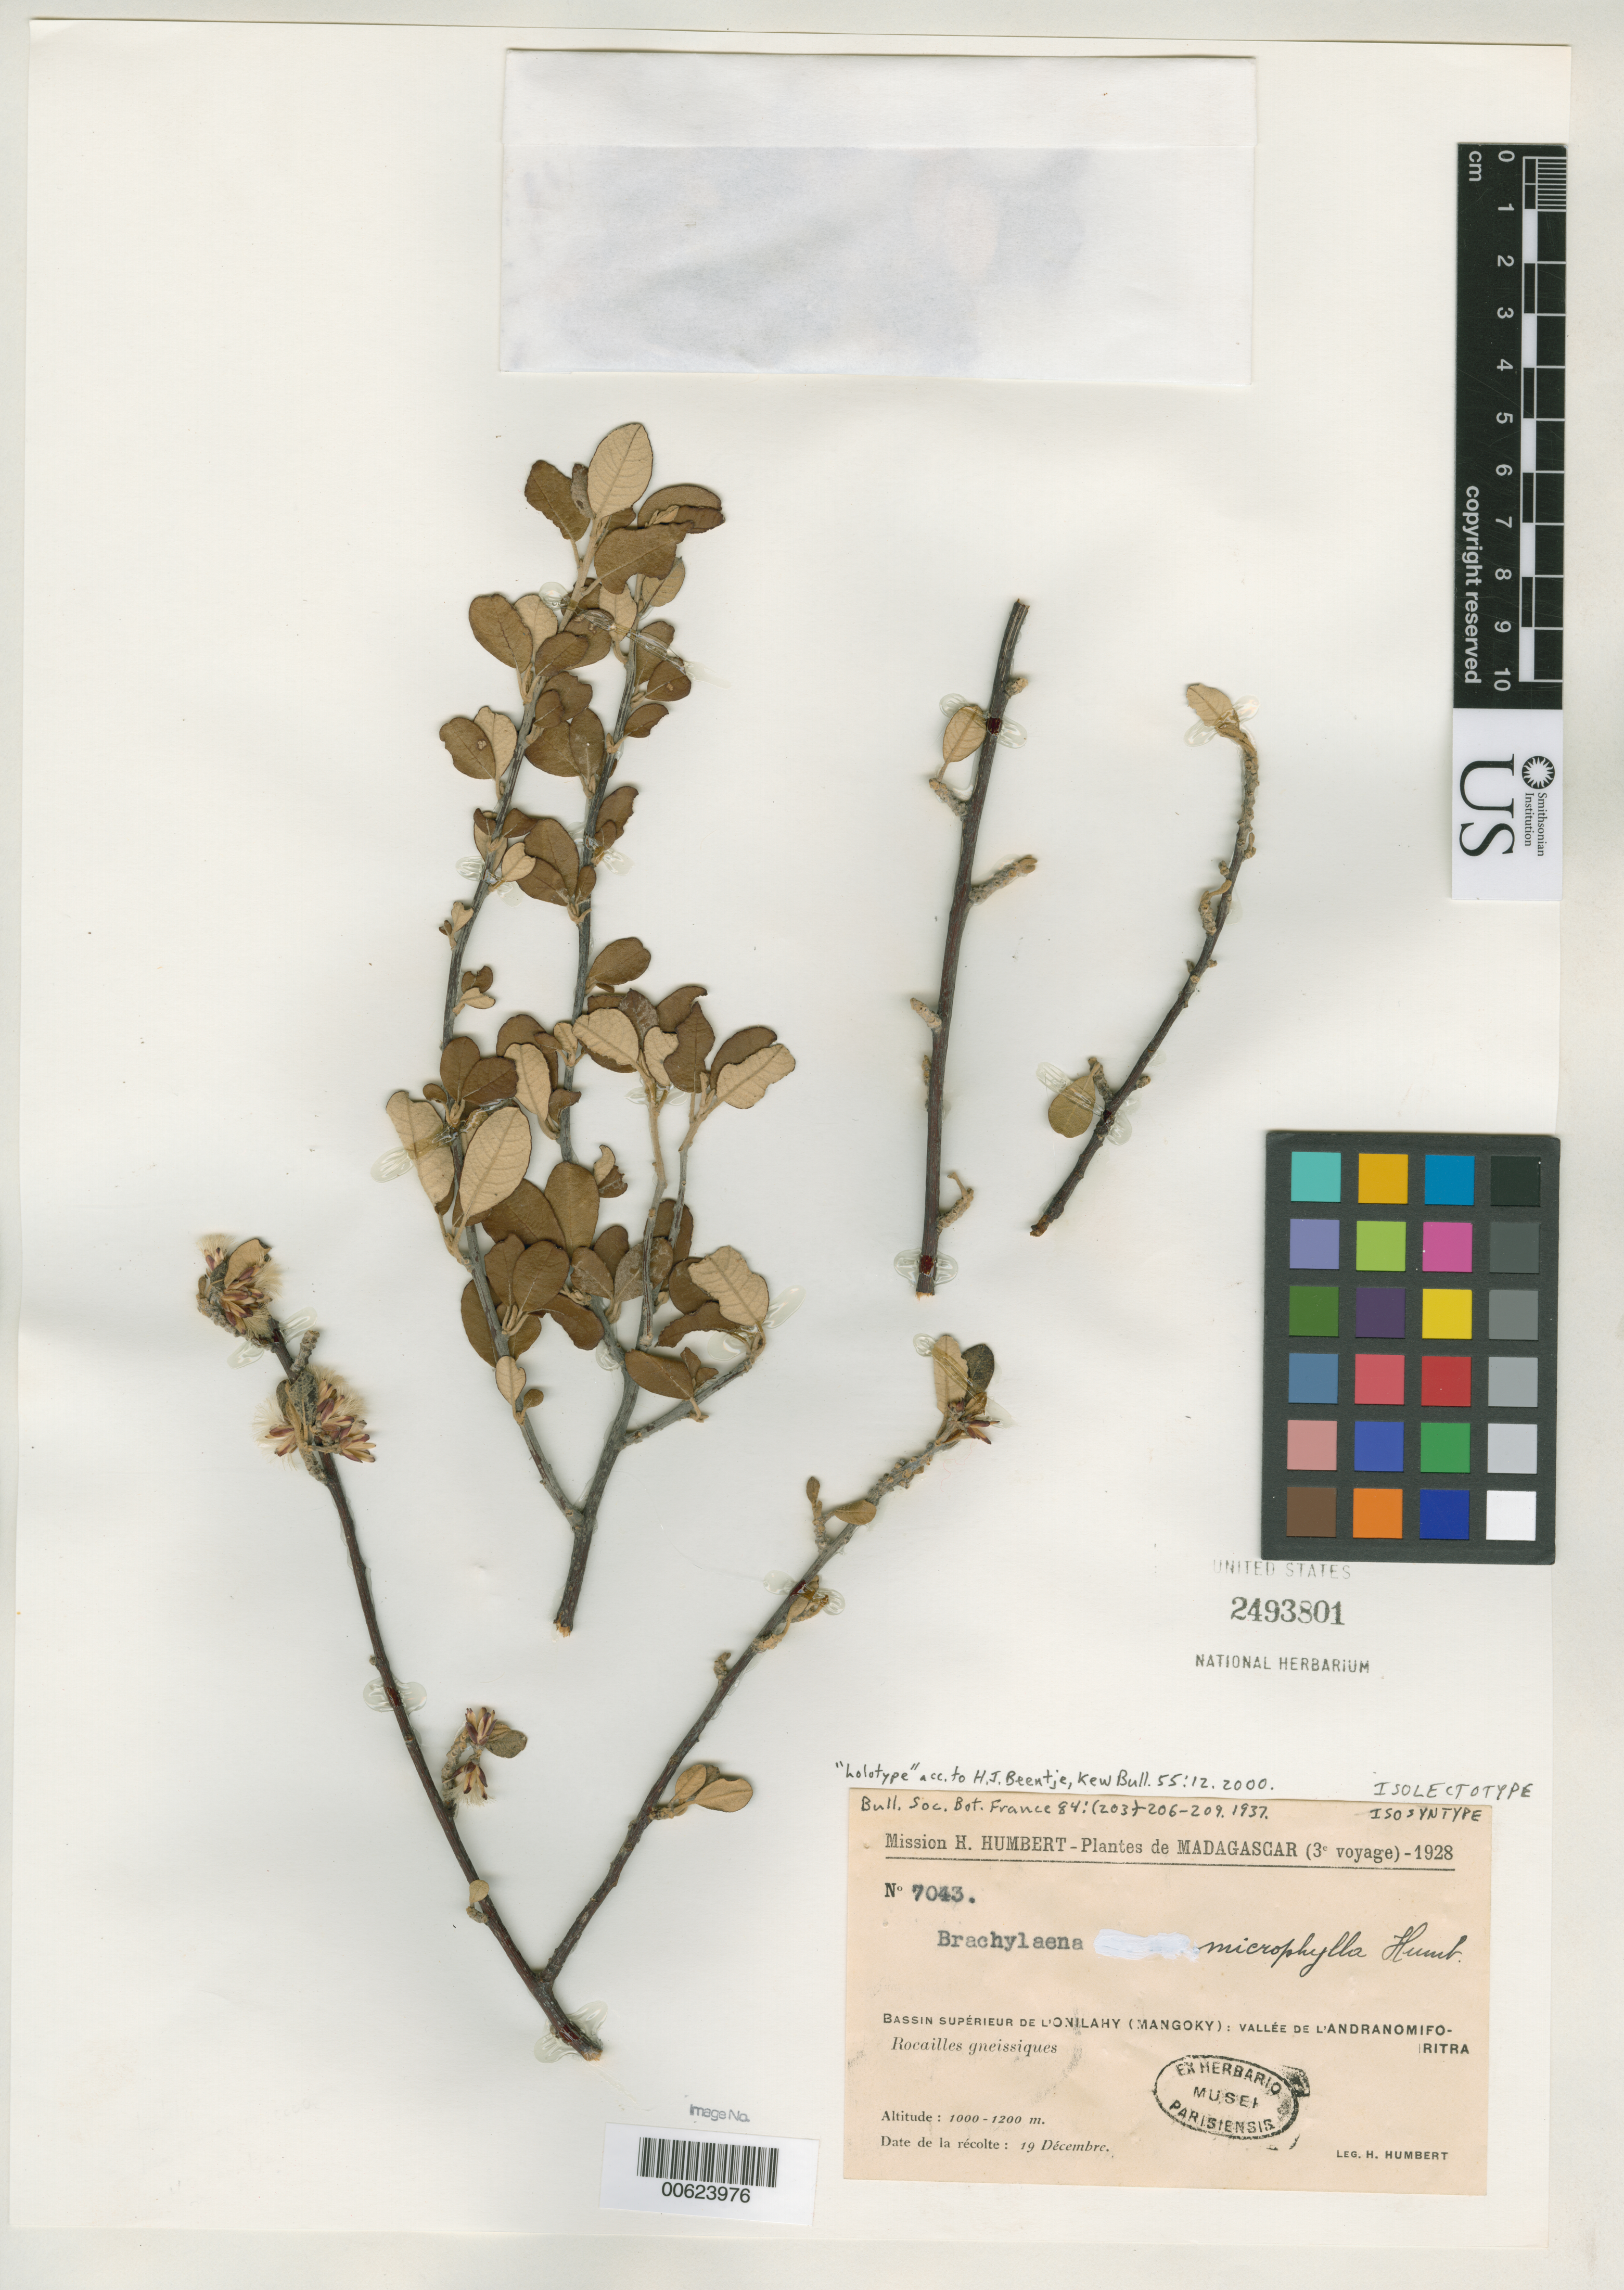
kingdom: Plantae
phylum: Tracheophyta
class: Magnoliopsida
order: Asterales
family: Asteraceae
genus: Brachylaena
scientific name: Brachylaena microphylla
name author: Humbert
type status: Holotype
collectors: H. Humbert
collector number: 7043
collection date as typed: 19 Dec 1928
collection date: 1928-12-19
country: Madagascar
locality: Bassin superieur de l'Onilahy (Mangoky), vallee de l'Andranomiforitra. [Upper basin of the Onilahy River (Mangoky), valley of the Andranomiforitra.]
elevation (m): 1000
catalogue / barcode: US 2493801